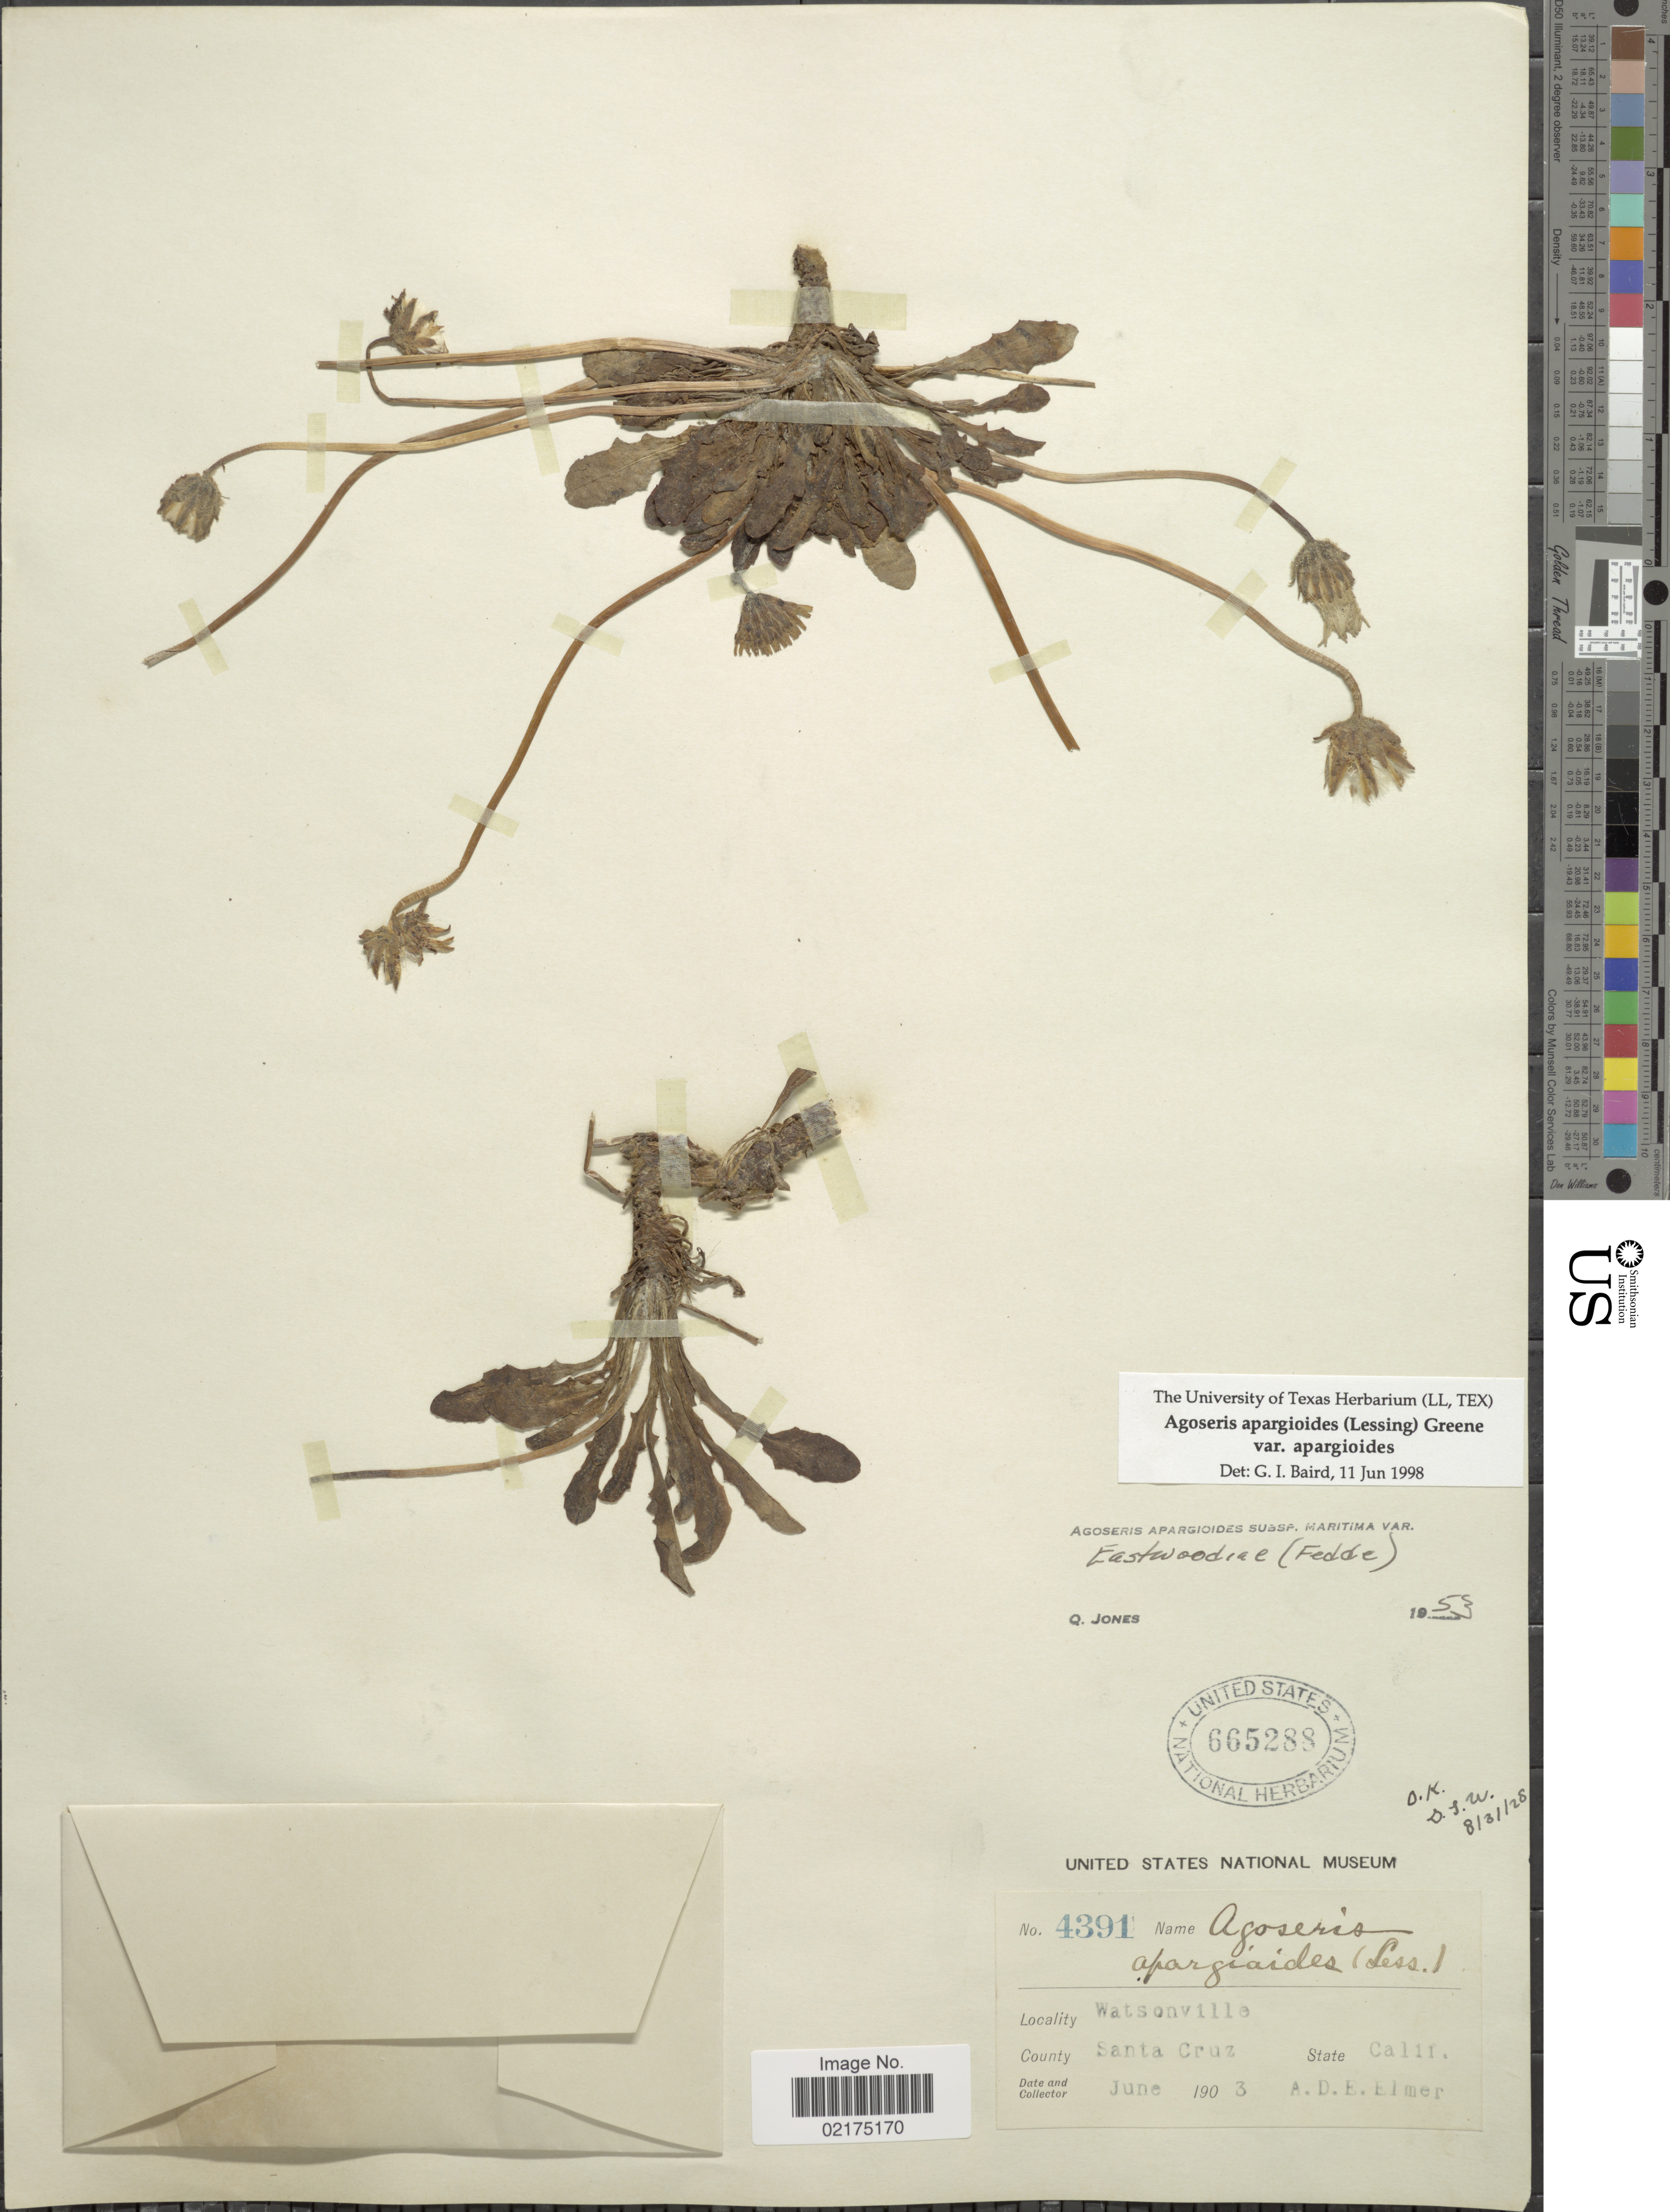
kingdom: Plantae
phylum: Tracheophyta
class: Magnoliopsida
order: Asterales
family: Asteraceae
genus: Agoseris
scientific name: Agoseris apargioides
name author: (Less.) Greene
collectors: A. D. E. Elmer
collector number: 4391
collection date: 1903-06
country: United States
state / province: California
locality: Watsonville, Santa Cruz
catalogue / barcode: US 665288